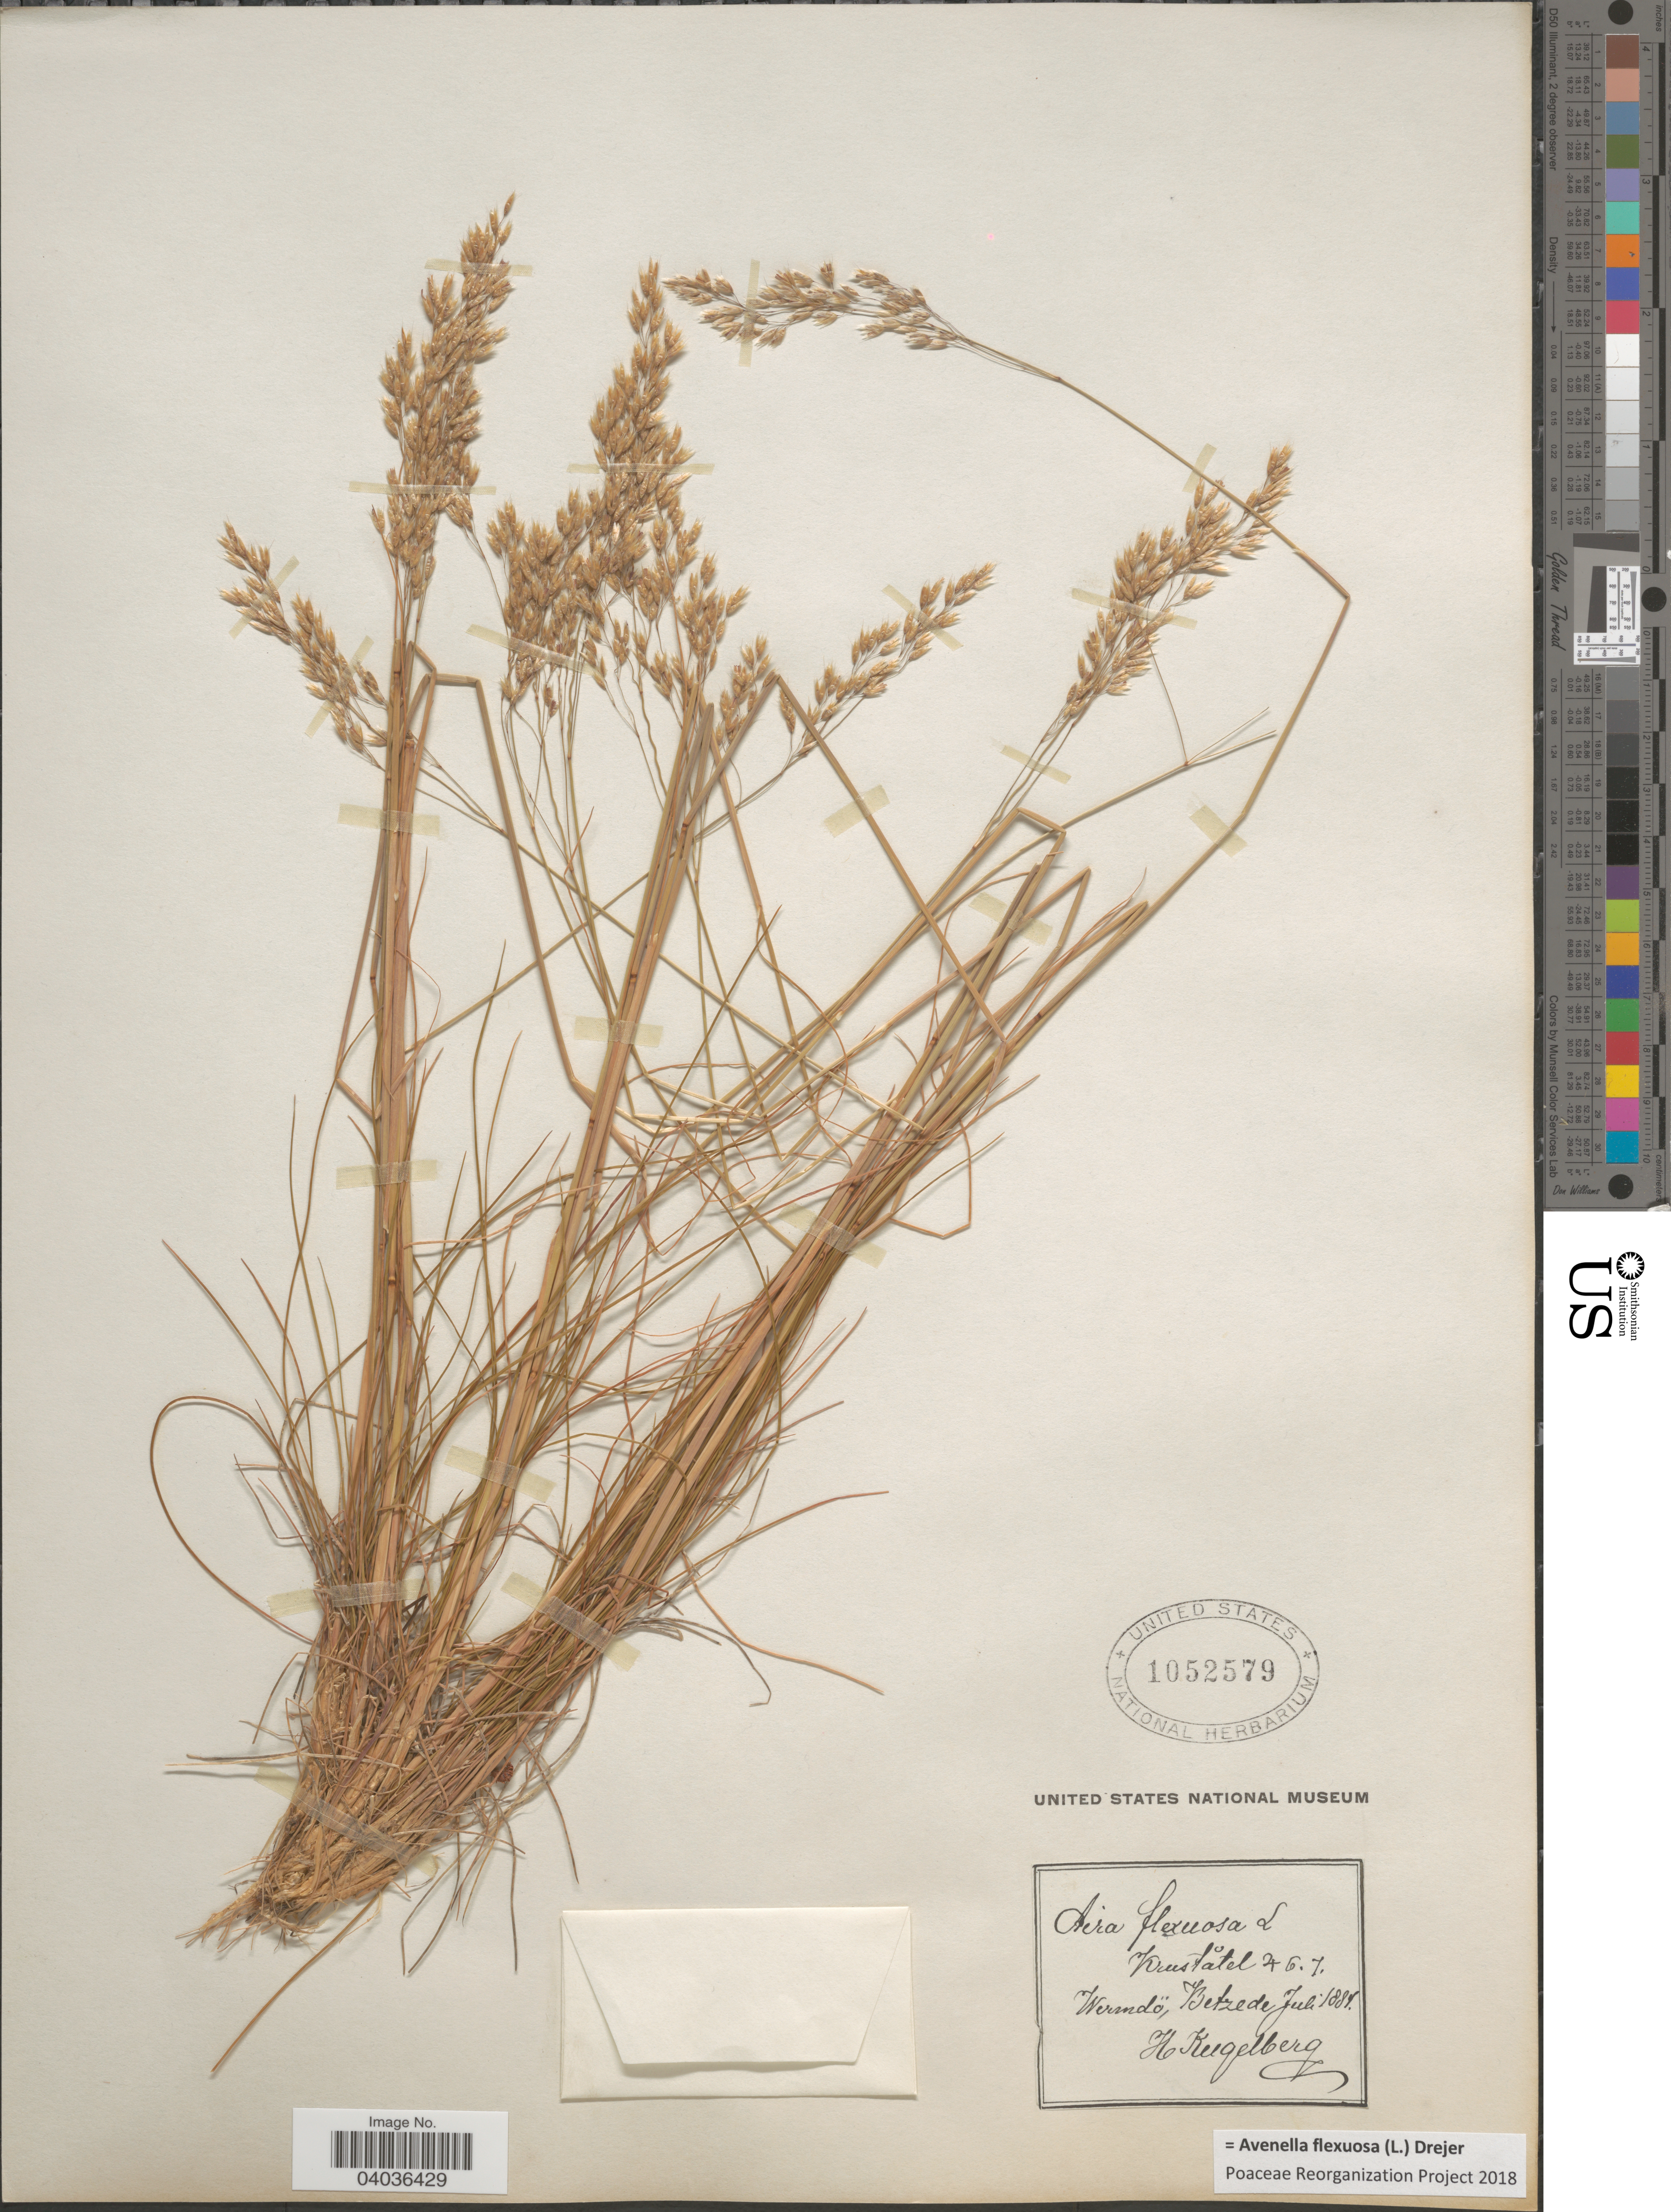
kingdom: Plantae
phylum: Tracheophyta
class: Liliopsida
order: Poales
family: Poaceae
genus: Avenella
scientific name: Avenella flexuosa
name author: (L.) Drejer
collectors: H. Kugelberg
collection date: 1884-07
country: Sweden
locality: Wermdö, Betzede.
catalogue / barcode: US 1052579